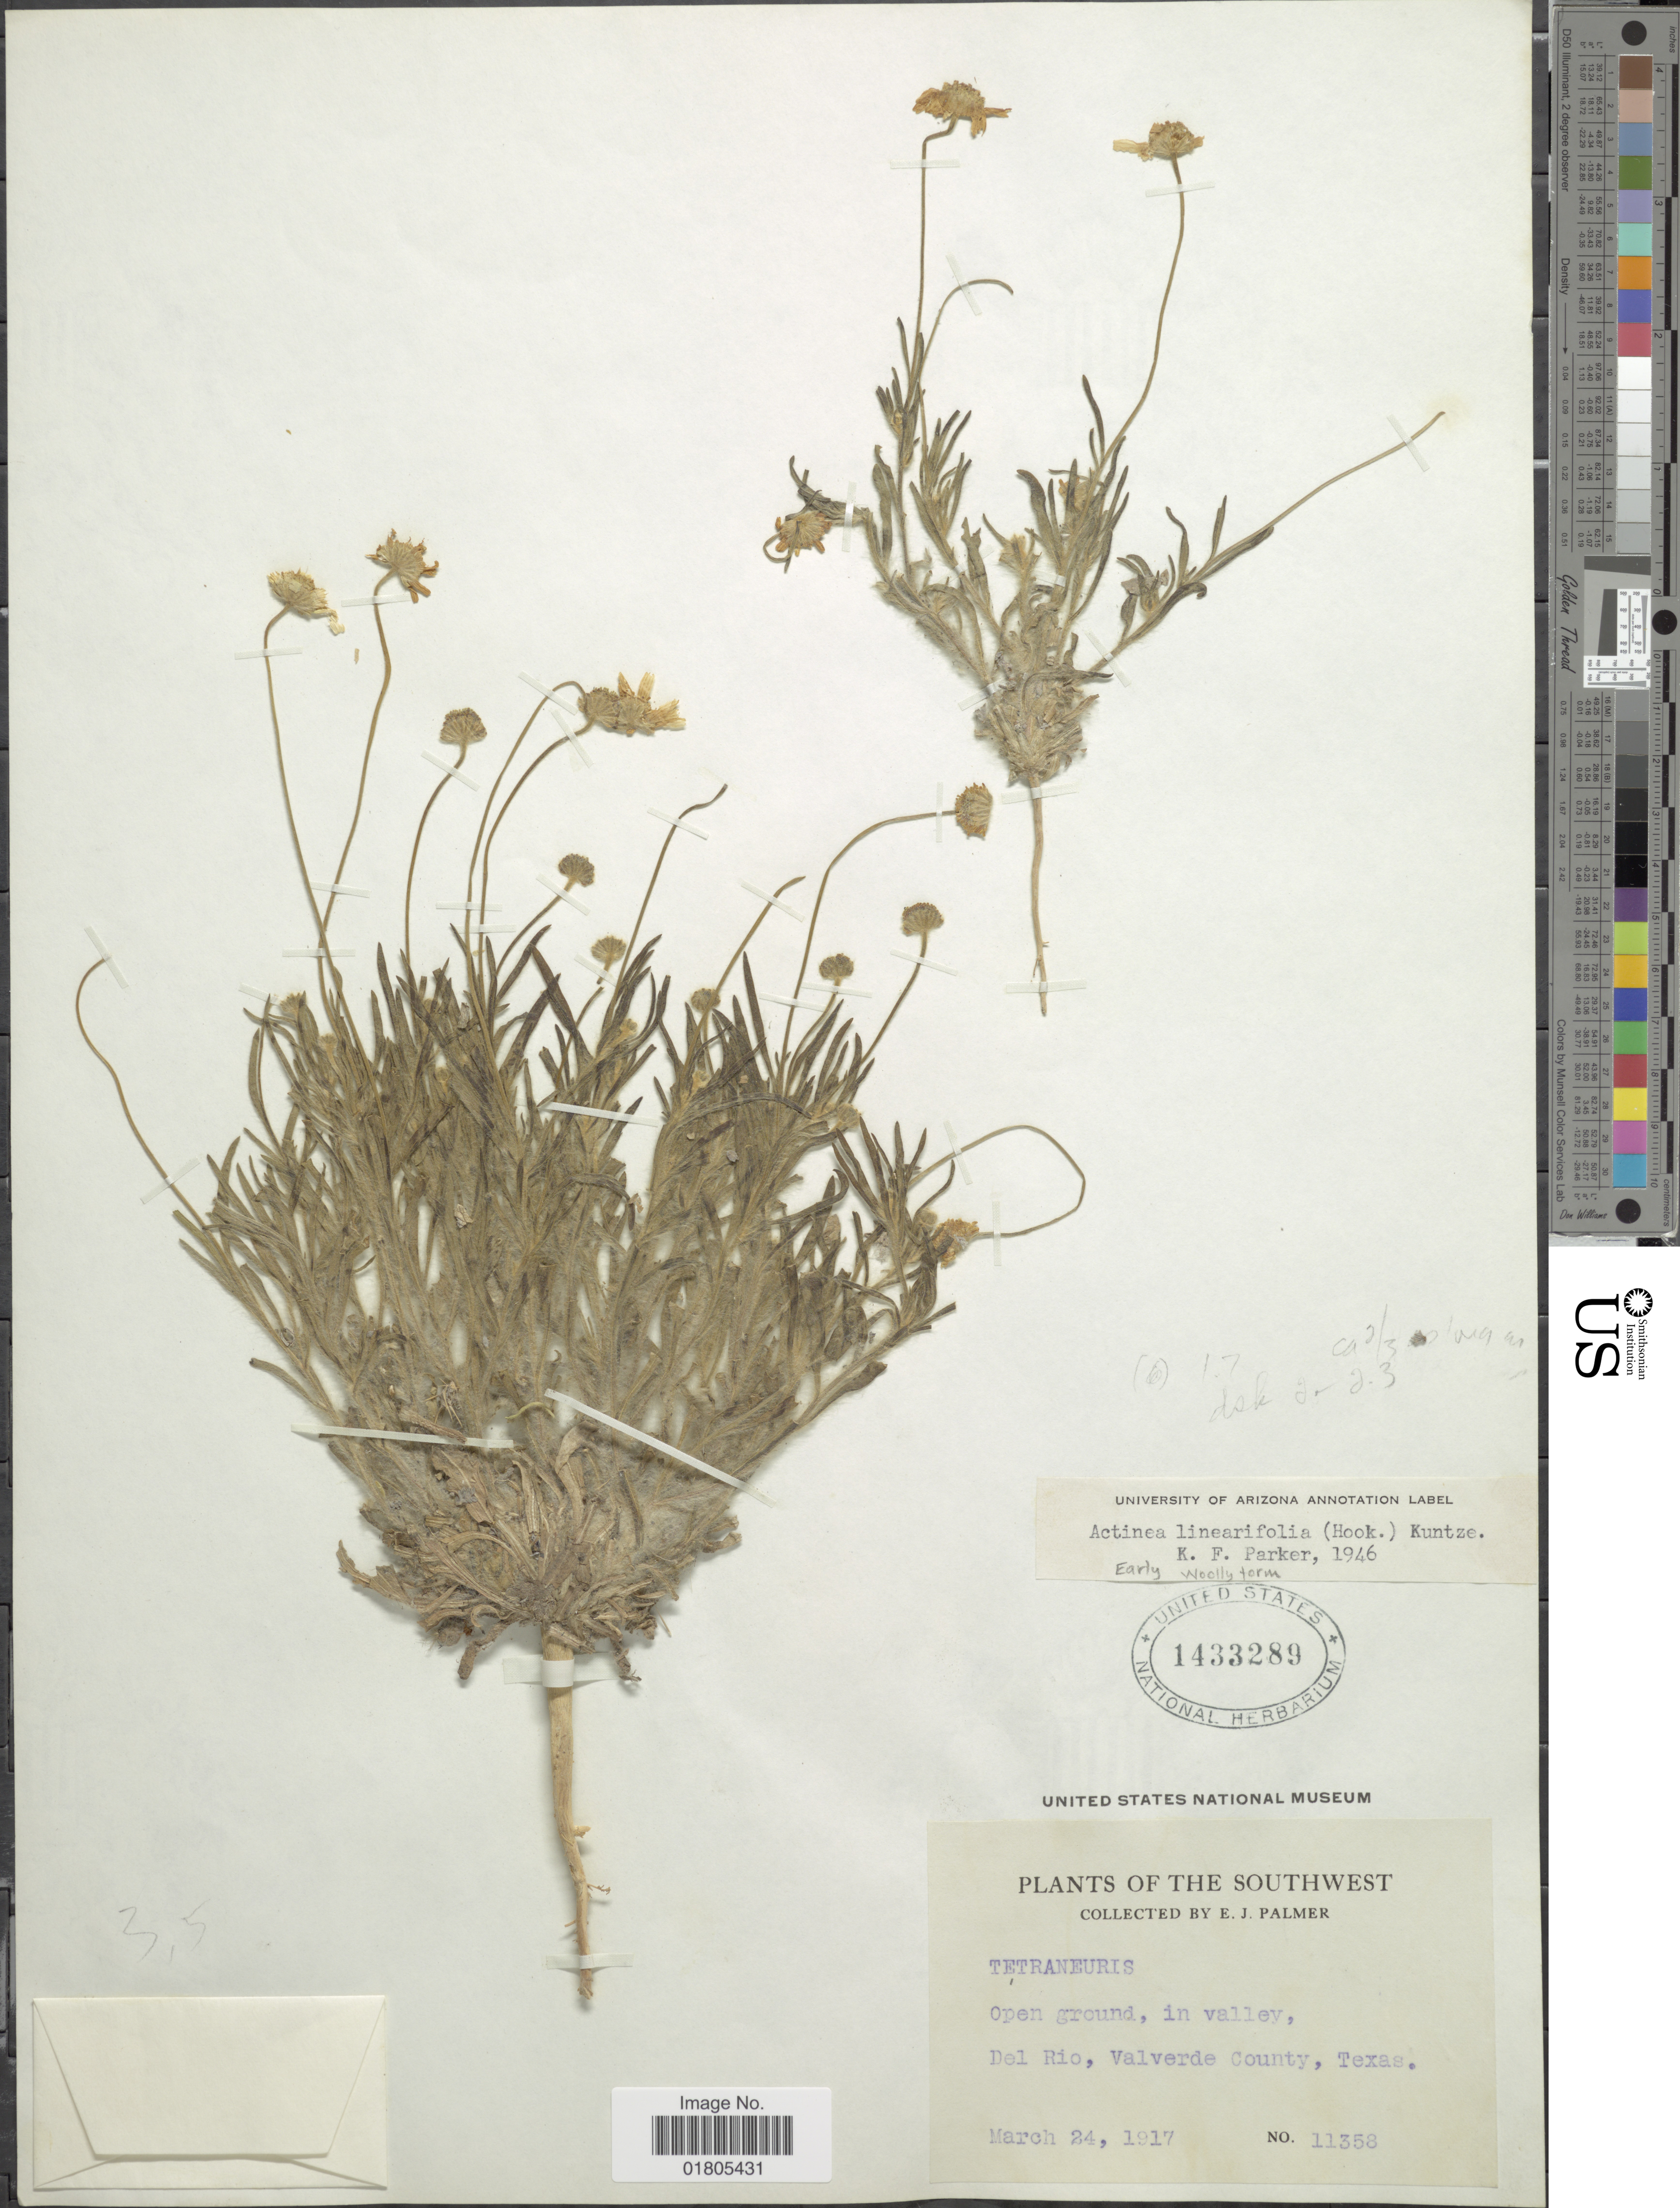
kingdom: Plantae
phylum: Tracheophyta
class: Magnoliopsida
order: Asterales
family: Asteraceae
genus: Actinea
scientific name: Actinea linearifolia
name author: (Hook.) Kuntze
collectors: E. J. Palmer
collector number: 11358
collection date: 1917-03-24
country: United States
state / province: Texas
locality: Southwest. Open ground, in valley, Del Rio, Valverde County, Texas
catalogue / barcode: US 1433289